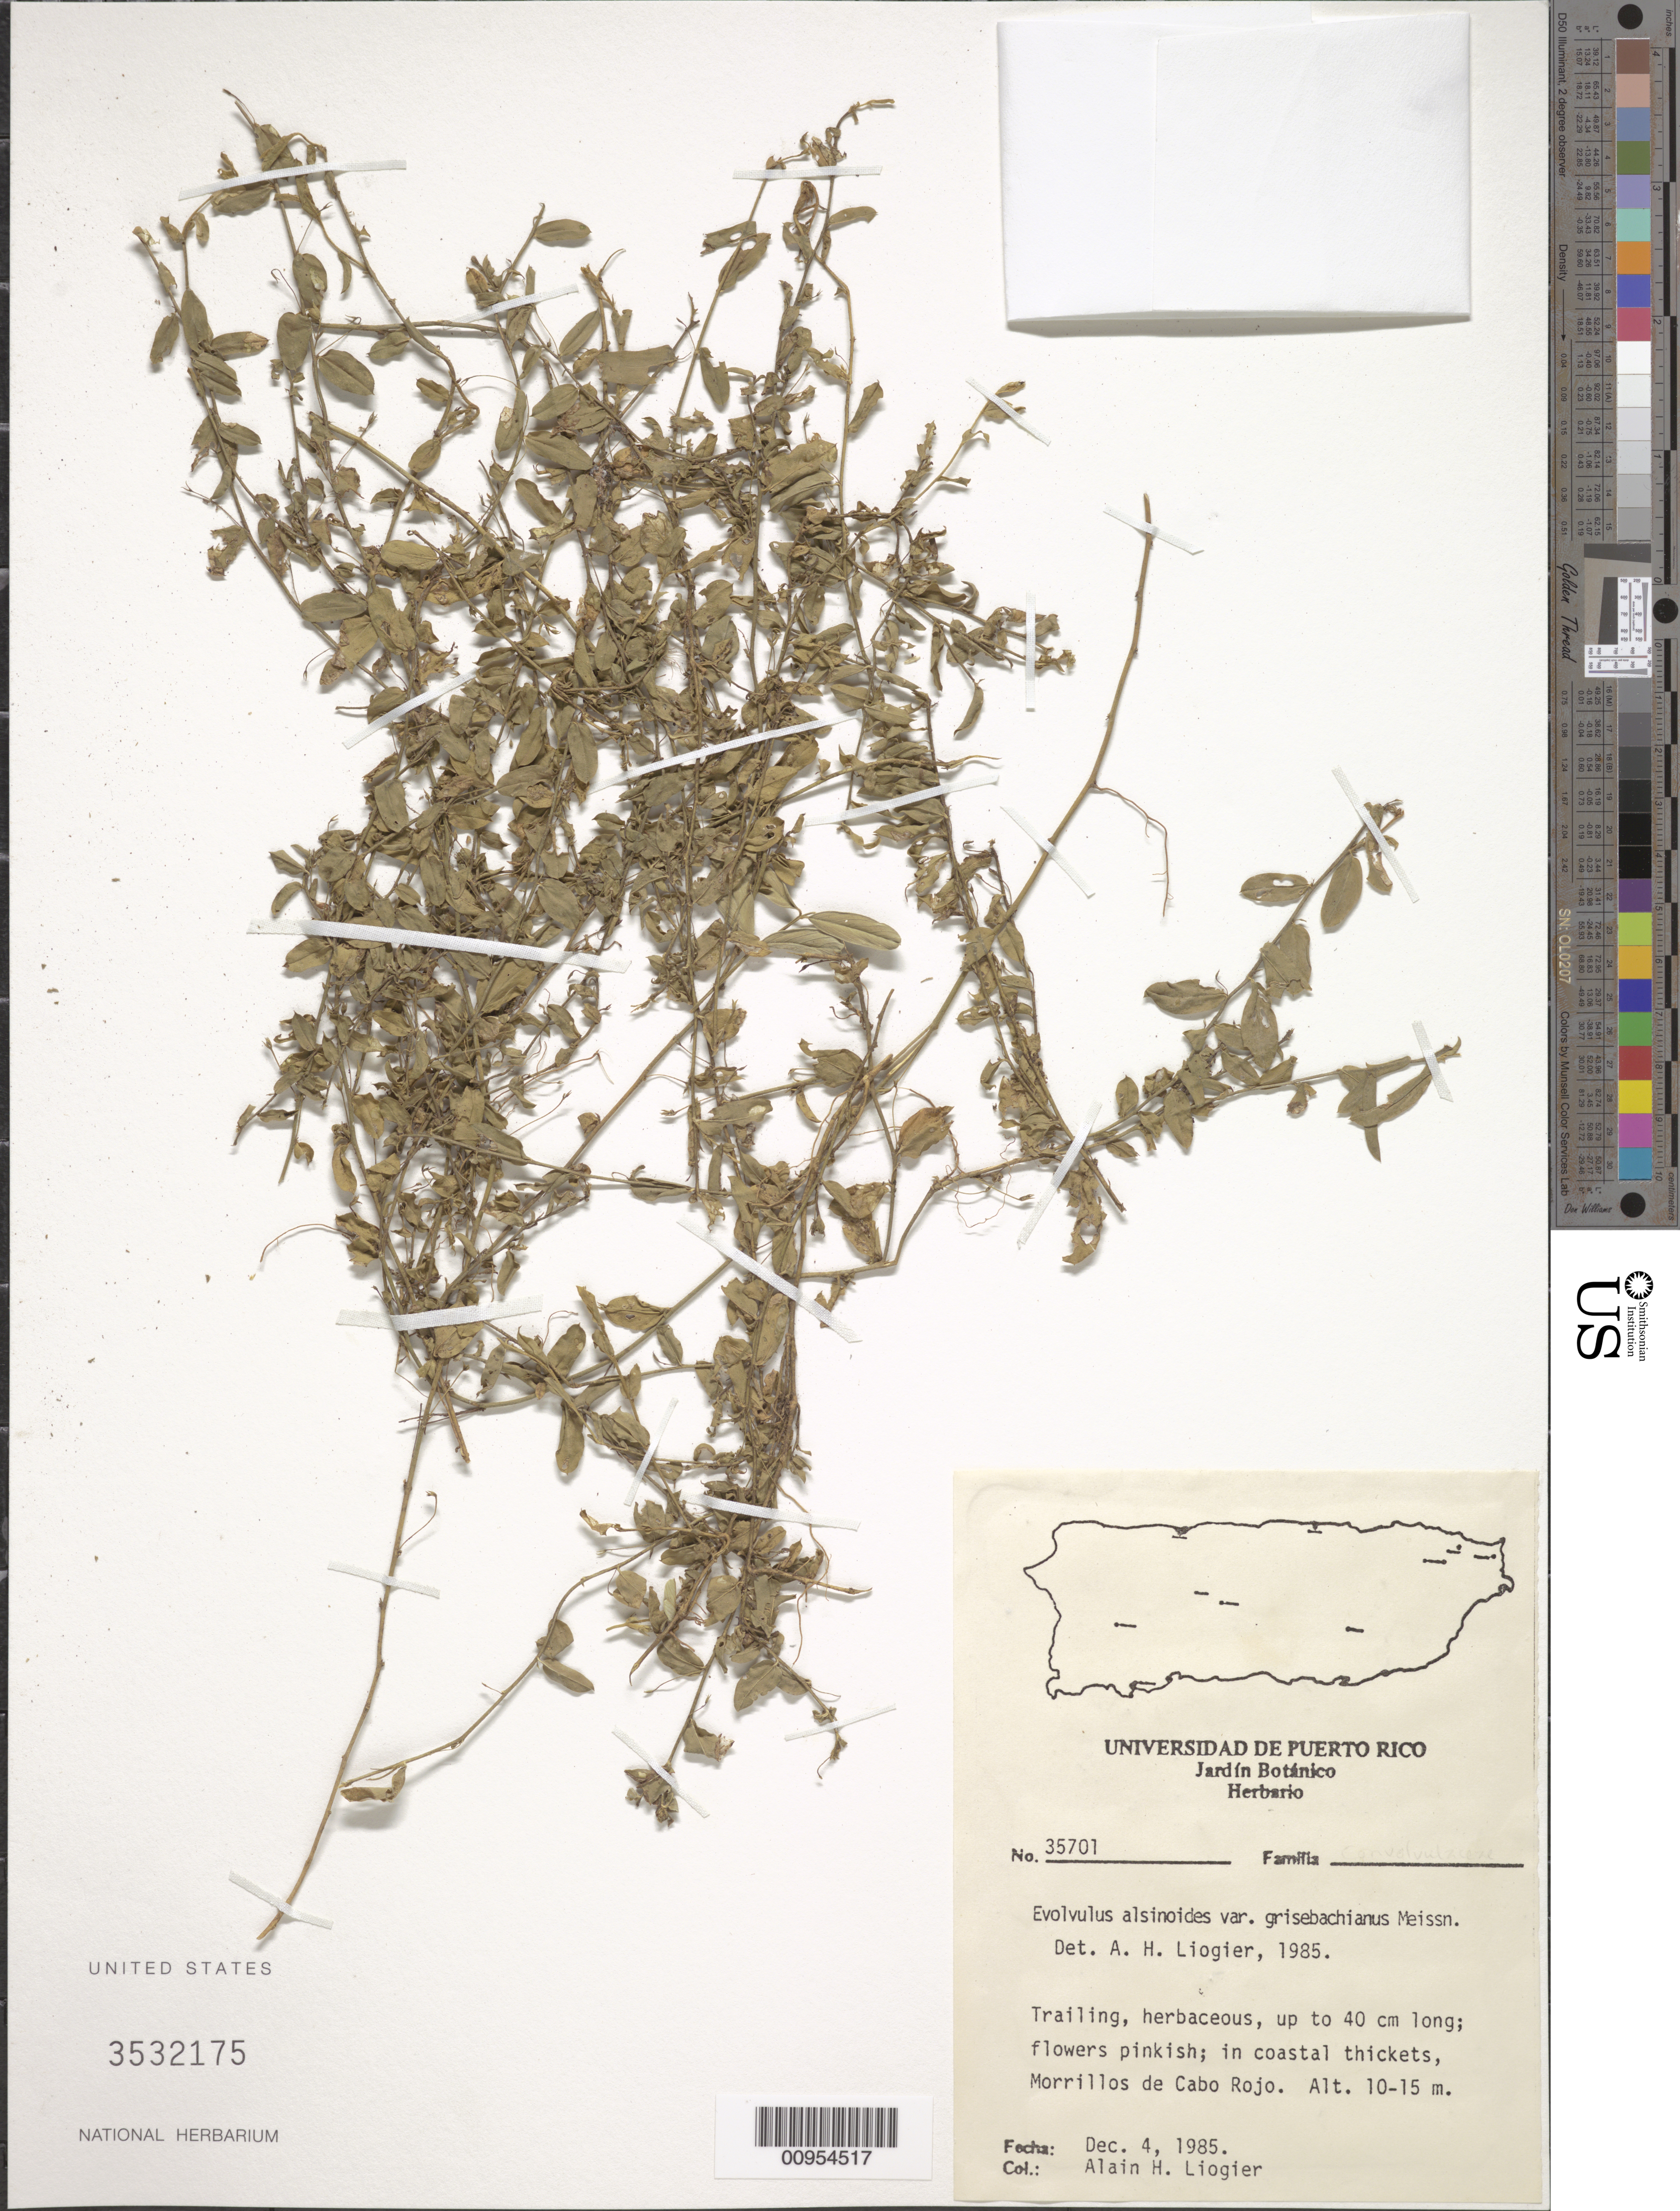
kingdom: Plantae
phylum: Tracheophyta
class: Magnoliopsida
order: Solanales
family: Convolvulaceae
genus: Evolvulus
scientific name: Evolvulus alsinoides var. grisebachianus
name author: Meisn.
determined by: Liogier, Alain H.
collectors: A. H. Liogier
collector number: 35701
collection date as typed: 04 Dec 1985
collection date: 1985-12-04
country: Puerto Rico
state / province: Cabo Rojo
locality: Morillos de Cabo Rojo.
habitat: In coastal thickets.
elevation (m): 10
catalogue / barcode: US 3532175